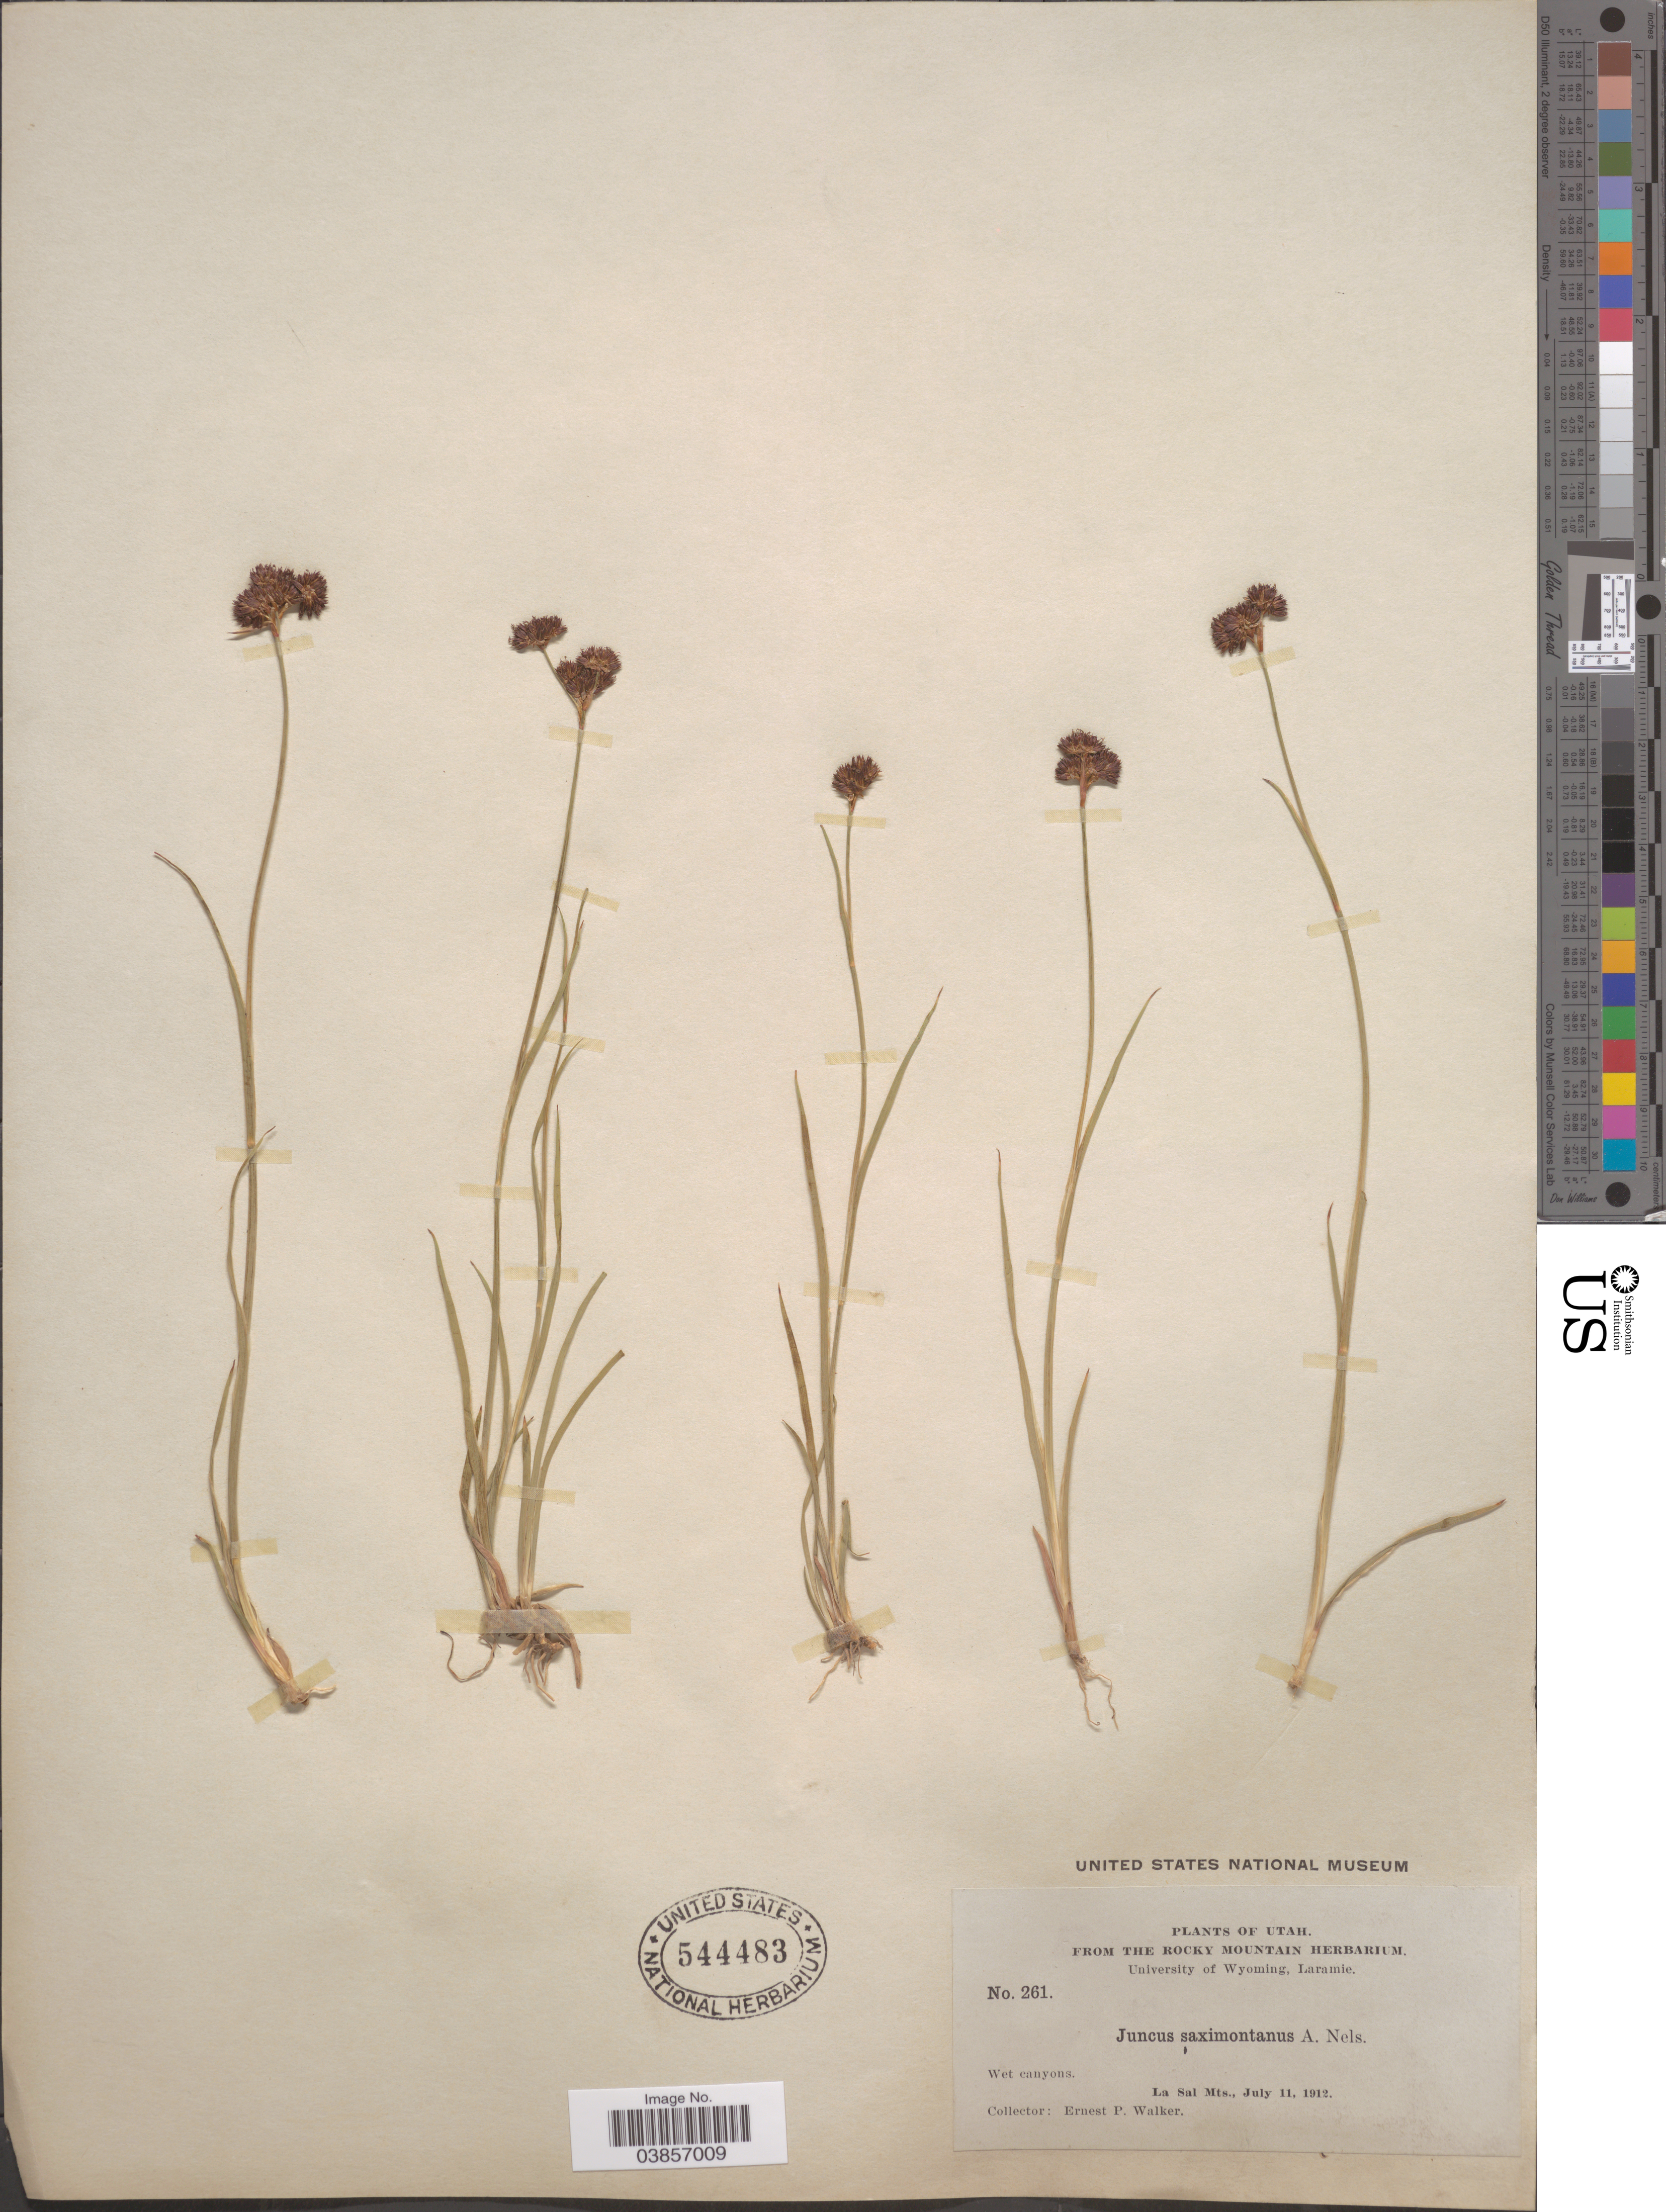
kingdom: Plantae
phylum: Tracheophyta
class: Liliopsida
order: Poales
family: Juncaceae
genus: Juncus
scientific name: Juncus saximontanus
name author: A. Nelson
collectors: E. P. Walker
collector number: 261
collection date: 1912-07-11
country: United States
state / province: Utah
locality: La Sal Mts.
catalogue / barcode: US 544483